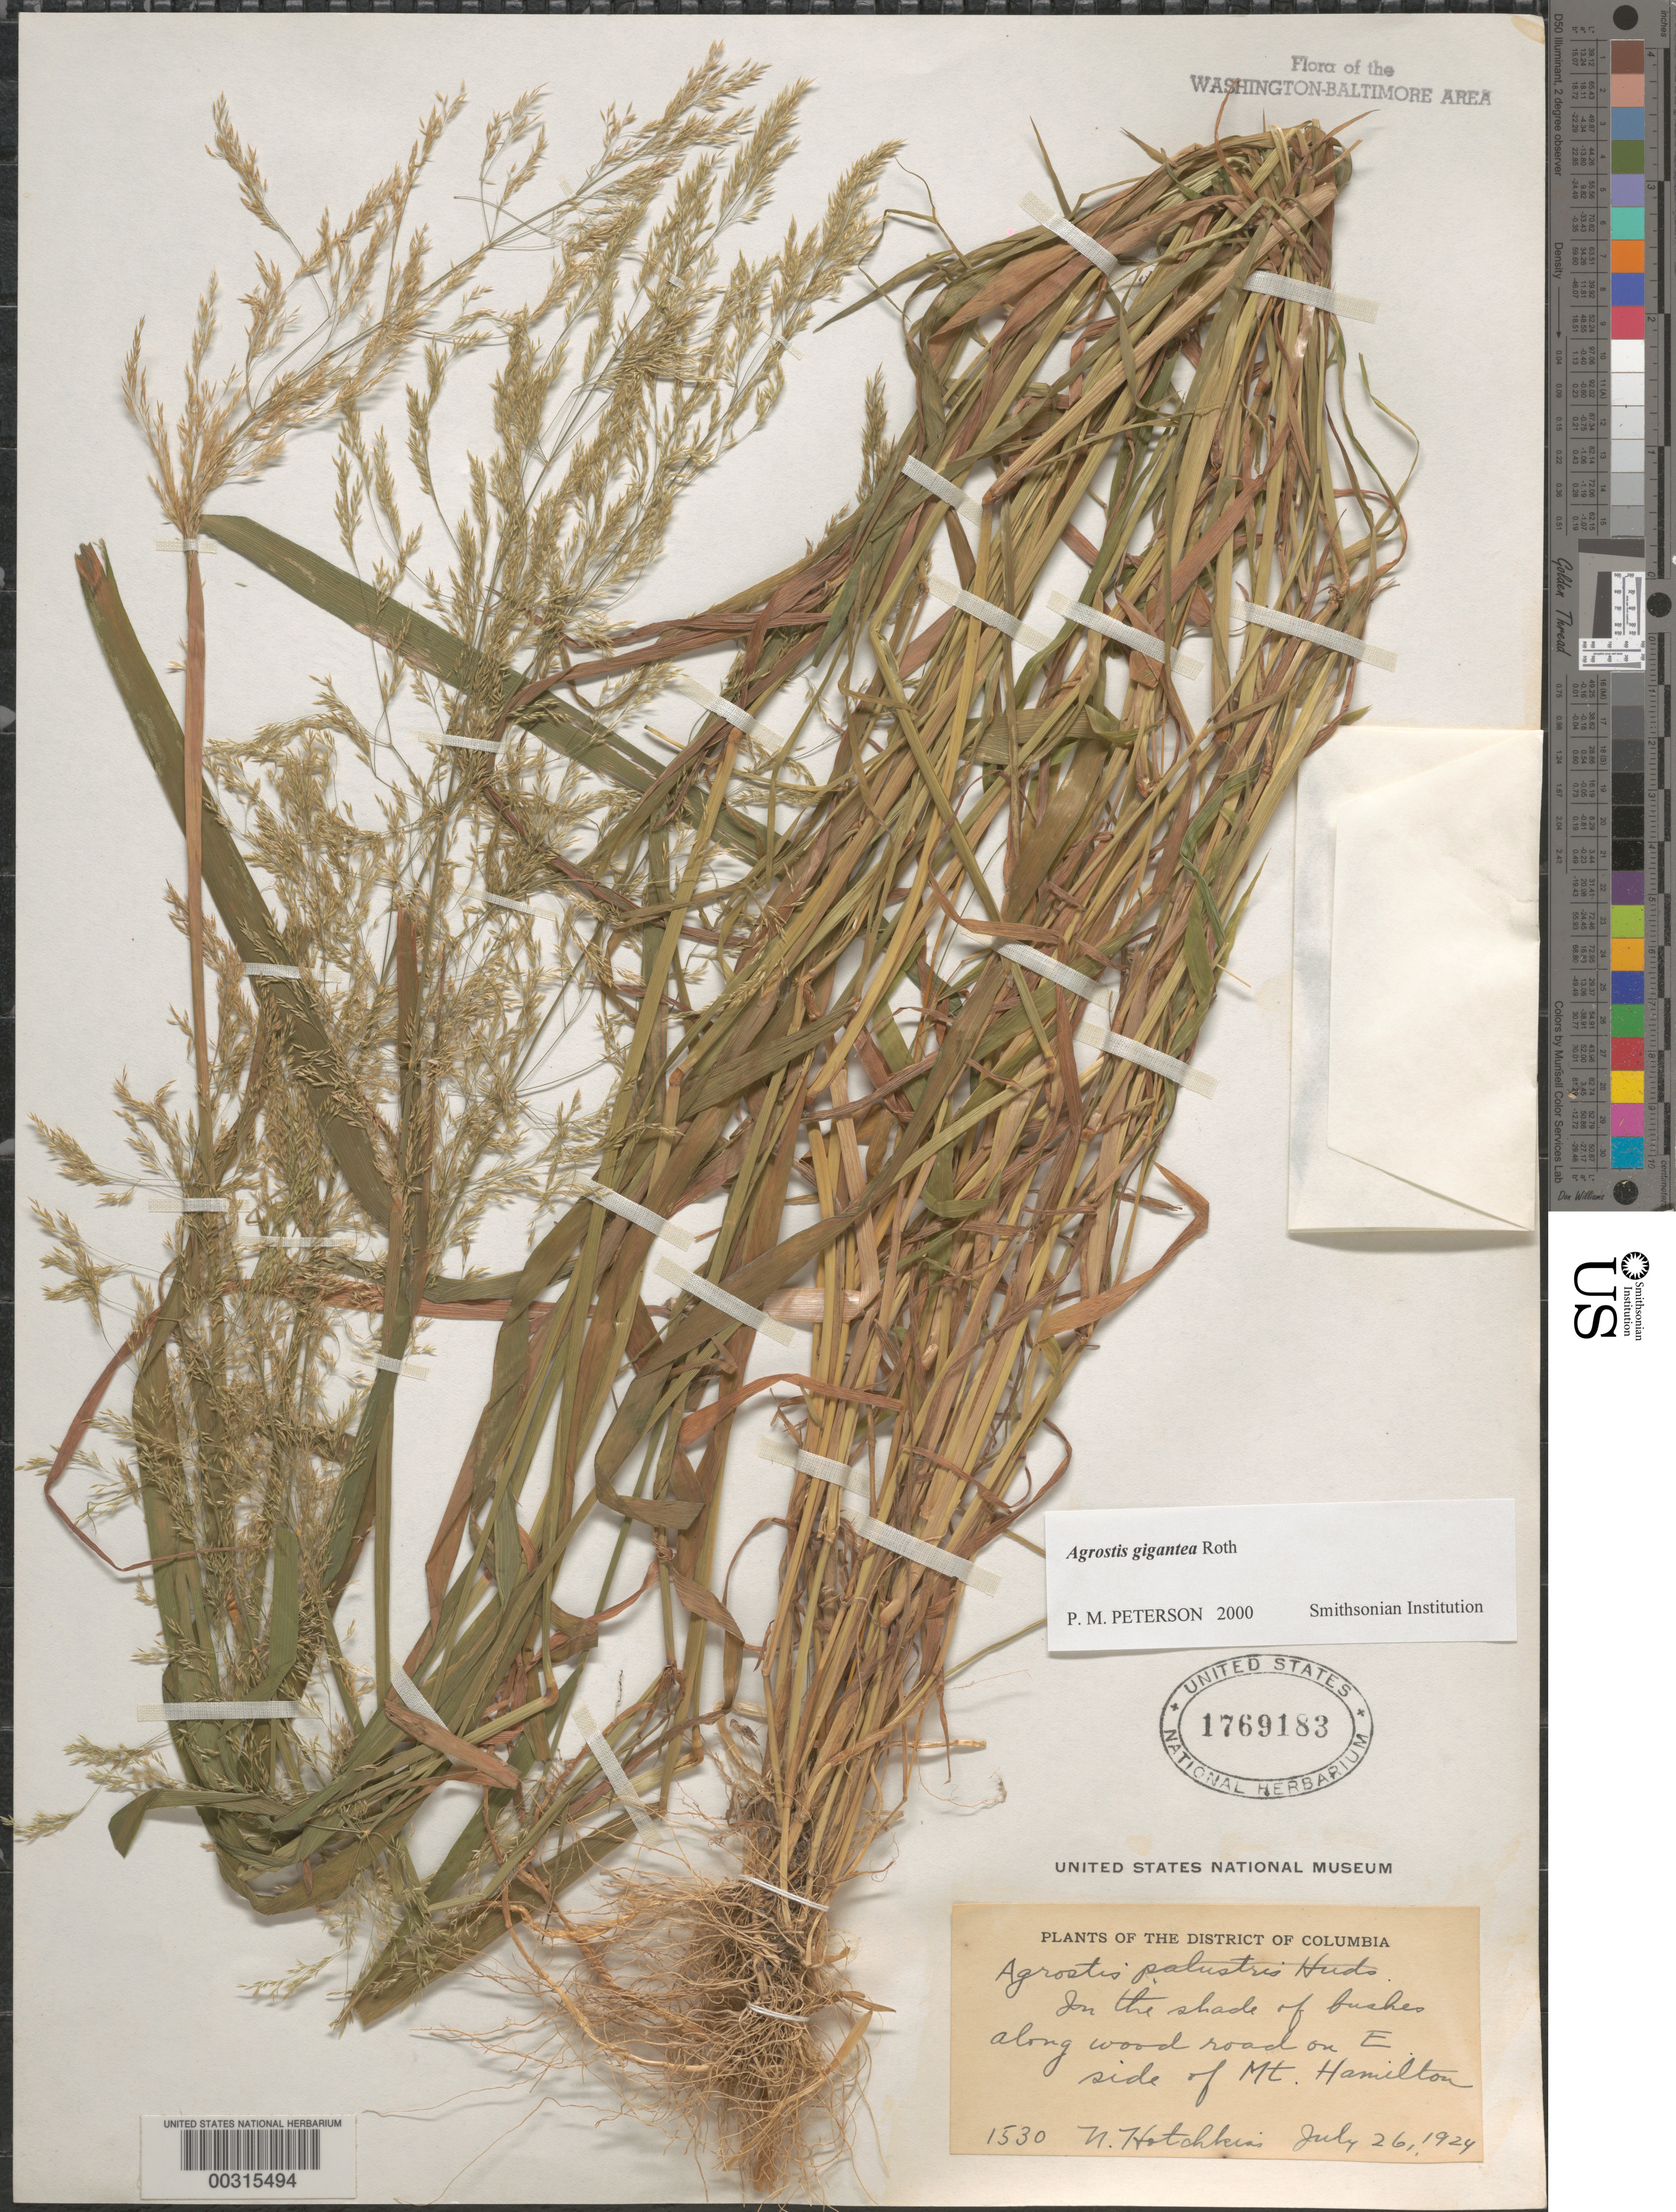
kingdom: Plantae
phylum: Tracheophyta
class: Liliopsida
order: Poales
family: Poaceae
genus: Agrostis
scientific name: Agrostis gigantea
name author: Roth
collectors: N. Hotchkiss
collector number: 1530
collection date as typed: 26 Jul 1924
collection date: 1924-07-26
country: United States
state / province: District of Columbia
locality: Mount Hamilton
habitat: Along wood road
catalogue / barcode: US 1769183